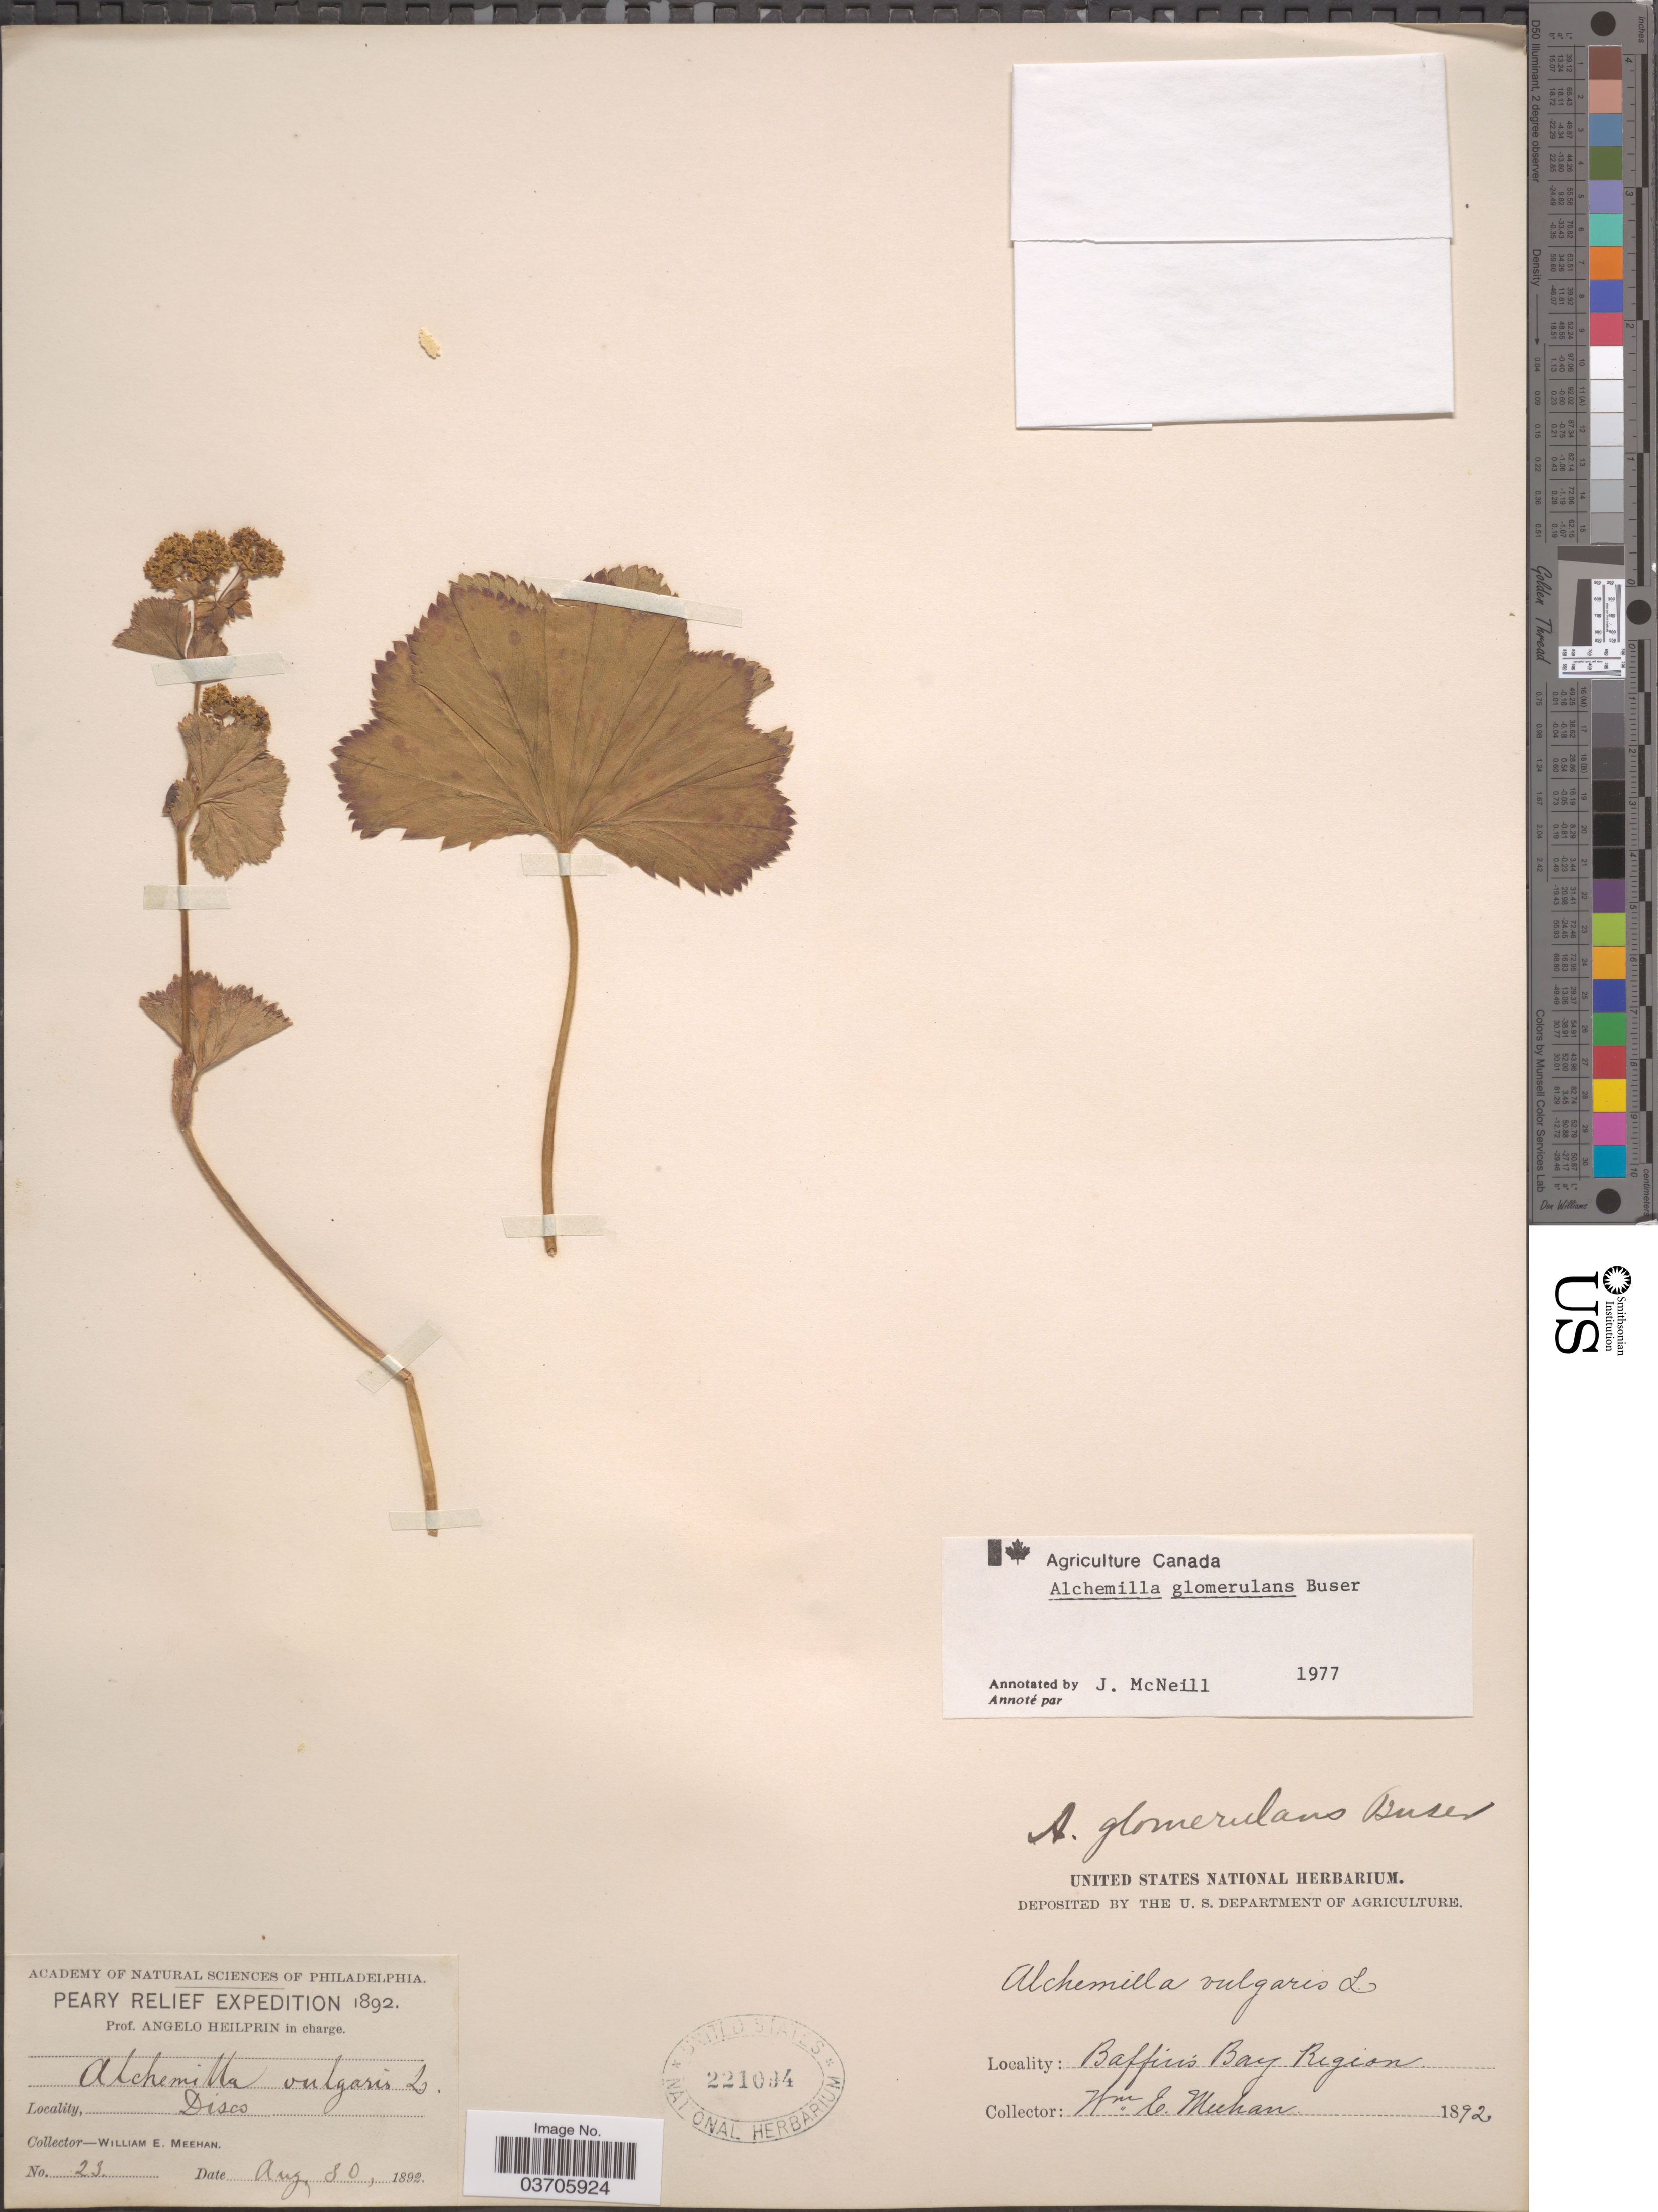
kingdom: Plantae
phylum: Tracheophyta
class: Magnoliopsida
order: Rosales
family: Rosaceae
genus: Alchemilla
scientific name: Alchemilla glomerulans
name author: Buser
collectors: W. Meehan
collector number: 23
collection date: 1892-08-30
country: Greenland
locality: Disco. Baffin's Bay Region.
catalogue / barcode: US 221094